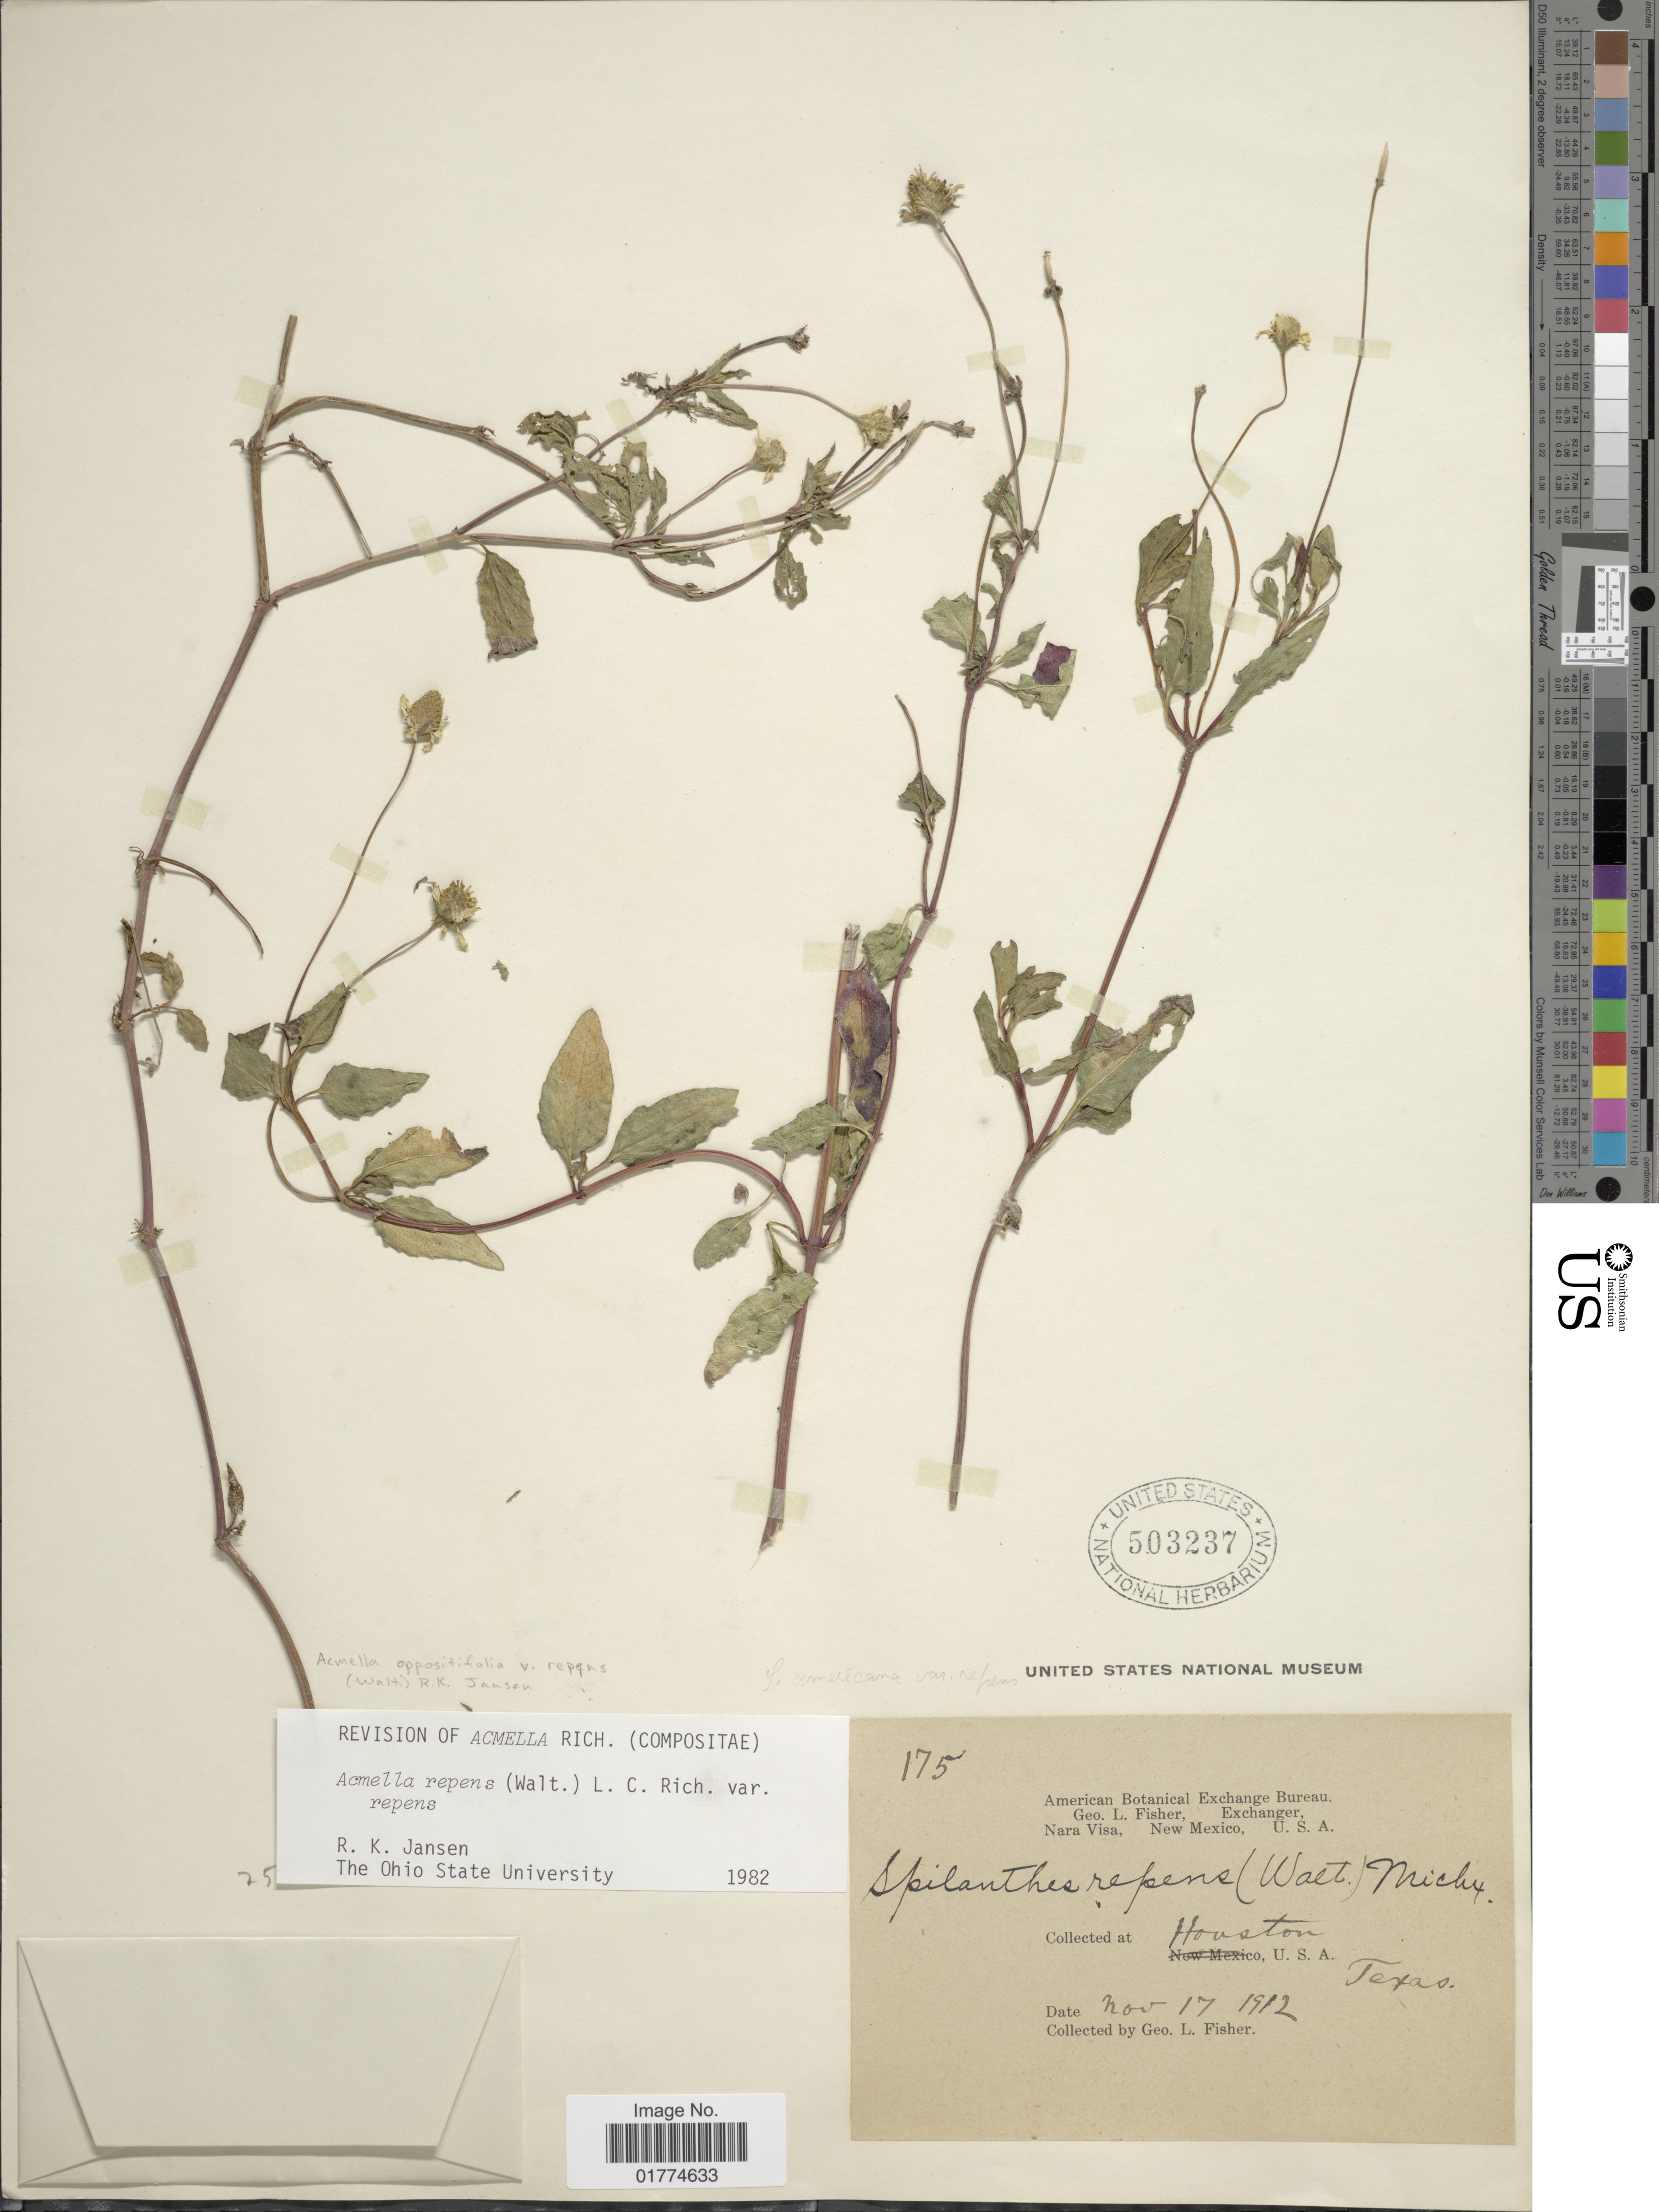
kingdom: Plantae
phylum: Tracheophyta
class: Magnoliopsida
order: Asterales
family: Asteraceae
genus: Acmella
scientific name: Acmella oppositifolia var. repens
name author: (Walter) R.K. Jansen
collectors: G. L. Fisher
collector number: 175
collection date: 1912-11-17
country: United States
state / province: Texas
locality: Houston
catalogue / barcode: US 503237